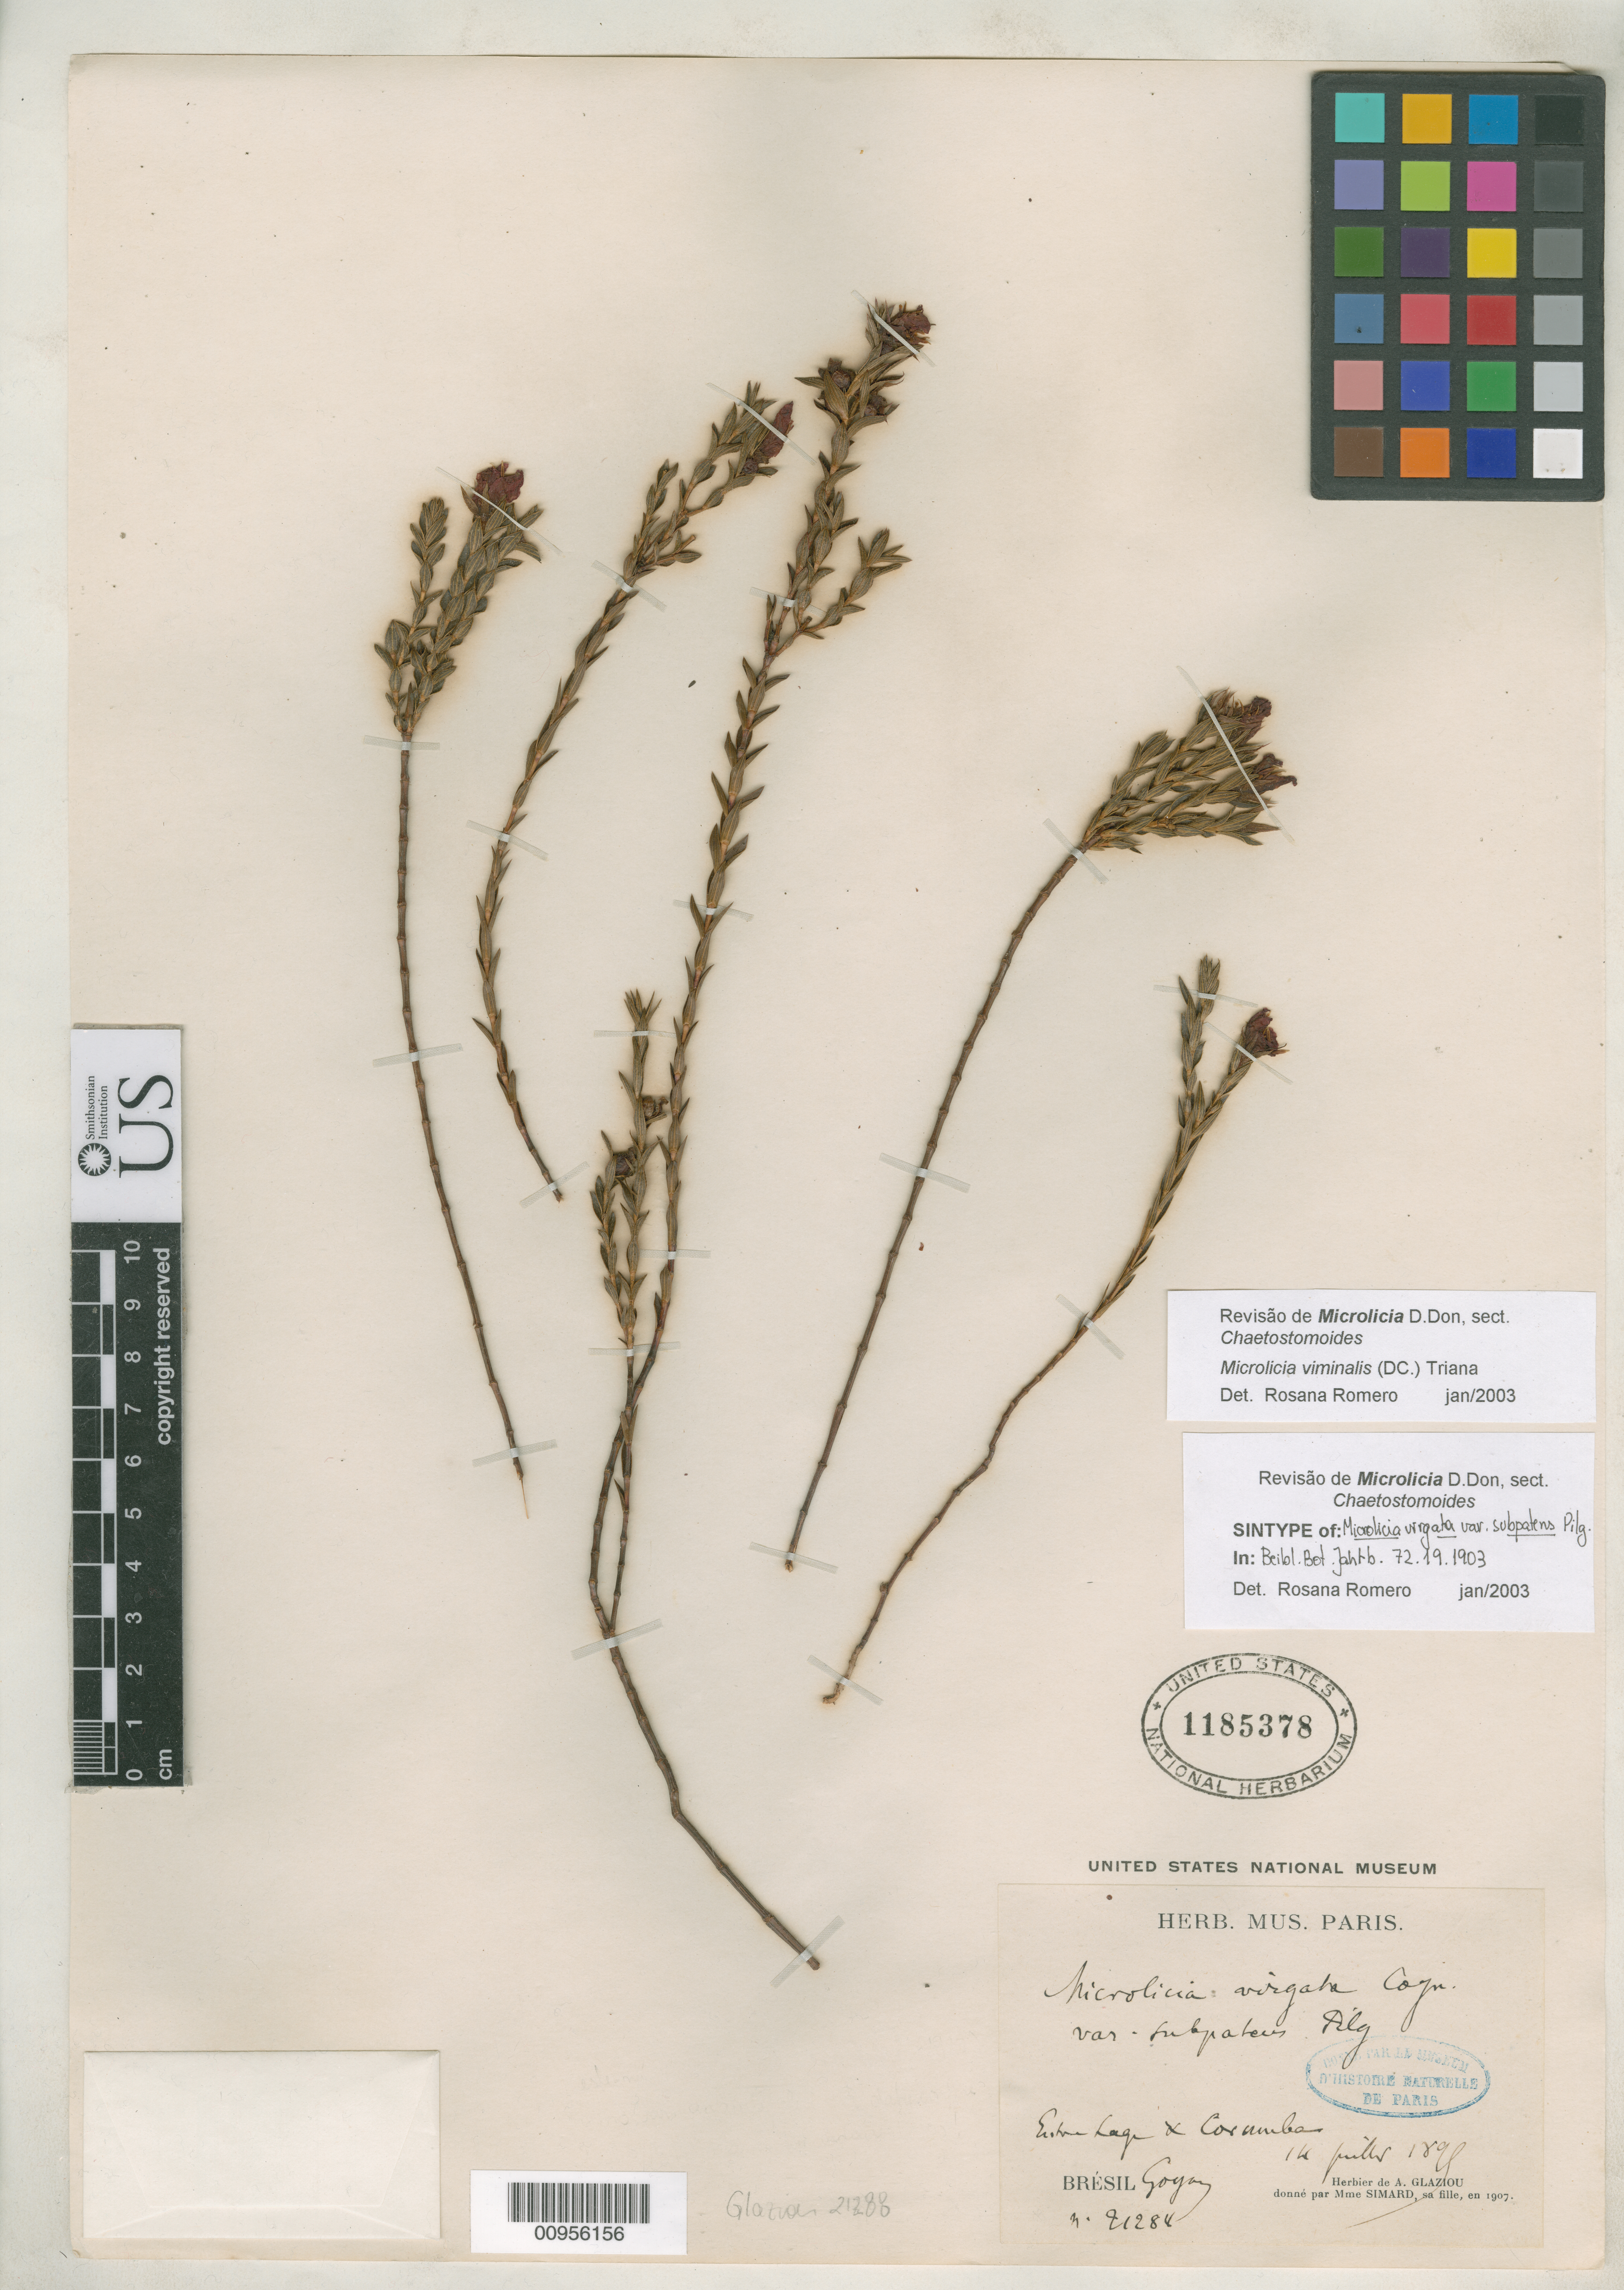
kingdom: Plantae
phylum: Tracheophyta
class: Magnoliopsida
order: Myrtales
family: Melastomataceae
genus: Microlicia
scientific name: Microlicia virgata var. subpatens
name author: Pilg.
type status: Syntype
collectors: A. F. M. Glaziou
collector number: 21288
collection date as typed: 14 Jul 1895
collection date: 1895-07-14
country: Brazil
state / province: Goiás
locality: Entre Lago e Corumba.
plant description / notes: Lectotype collection is Glaziou 21286 as designated by R. Romero, Revista Brasil. Bot. 26: 431 (2003).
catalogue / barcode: US 1185378